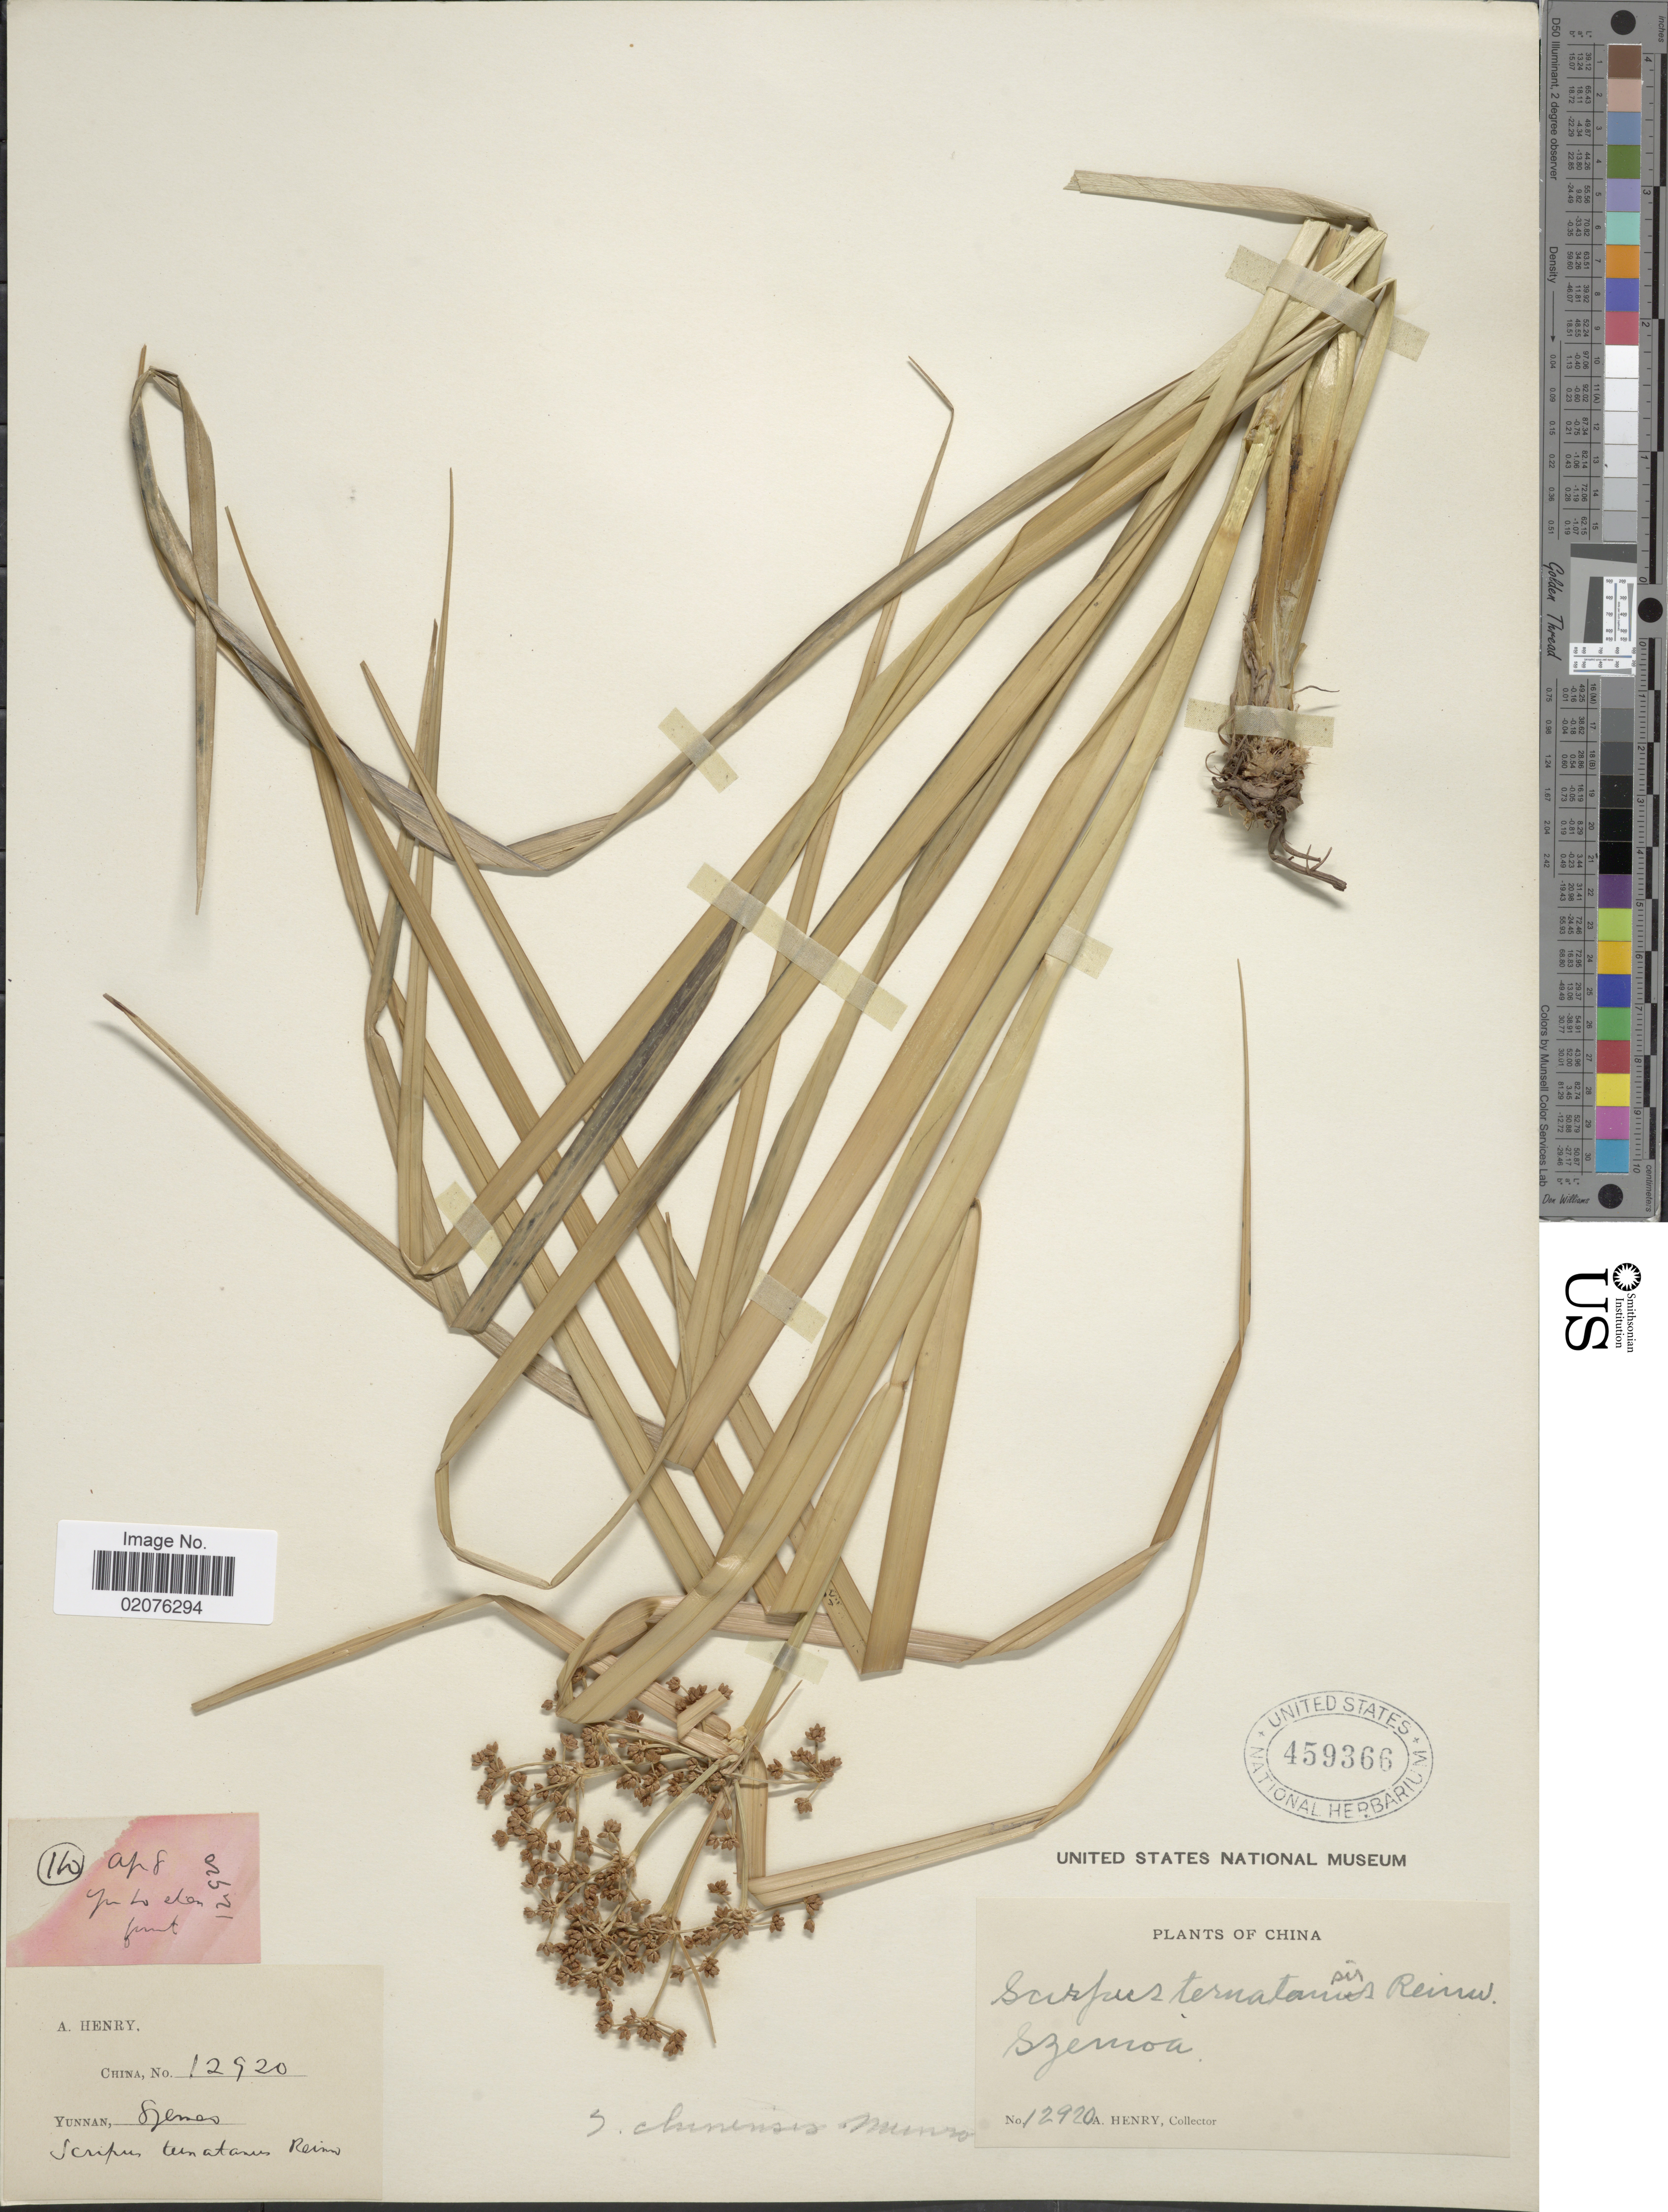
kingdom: Plantae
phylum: Tracheophyta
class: Liliopsida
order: Poales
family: Cyperaceae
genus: Scirpus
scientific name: Scirpus ternatanus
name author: Reinw. ex Miq.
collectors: A. Henry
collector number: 12920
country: China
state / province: Yunnan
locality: Szemoa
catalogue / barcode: US 459366